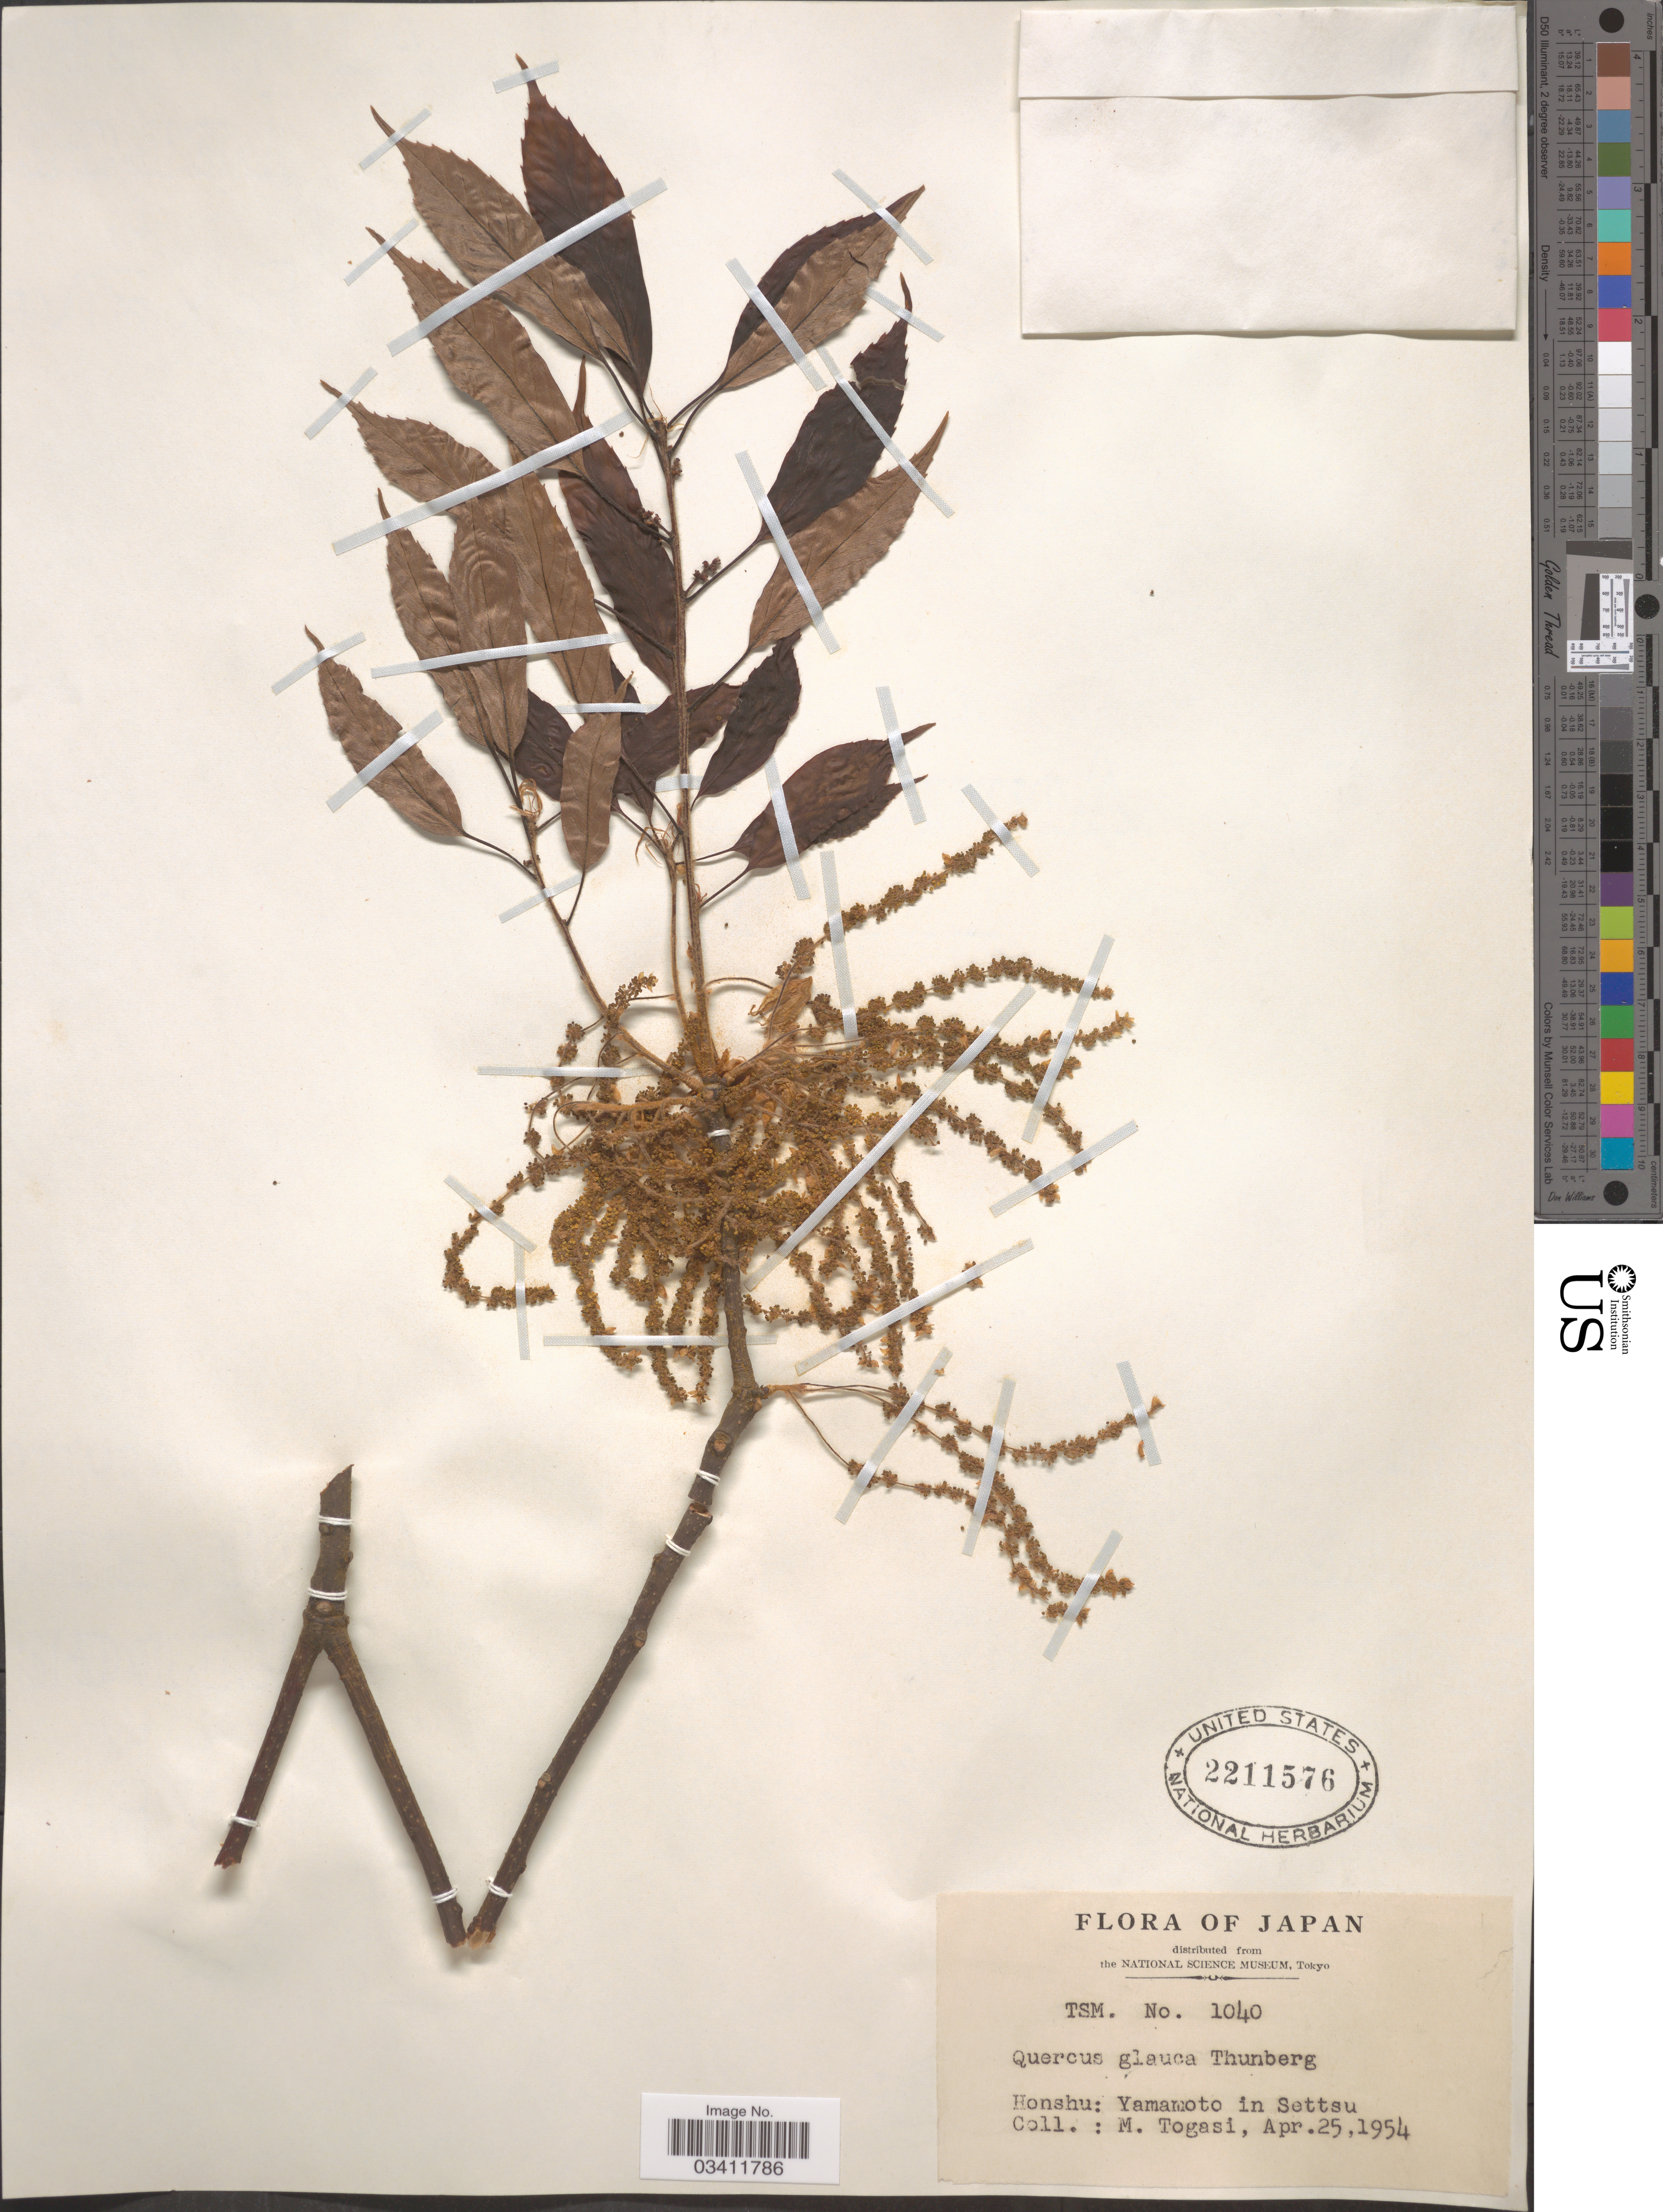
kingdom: Plantae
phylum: Tracheophyta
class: Magnoliopsida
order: Fagales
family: Fagaceae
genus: Quercus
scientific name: Quercus glauca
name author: Thunb.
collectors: M. Togasi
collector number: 1040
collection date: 1954-04-25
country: Japan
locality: Honshu: Yamamoto in Settsu.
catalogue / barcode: US 2211576